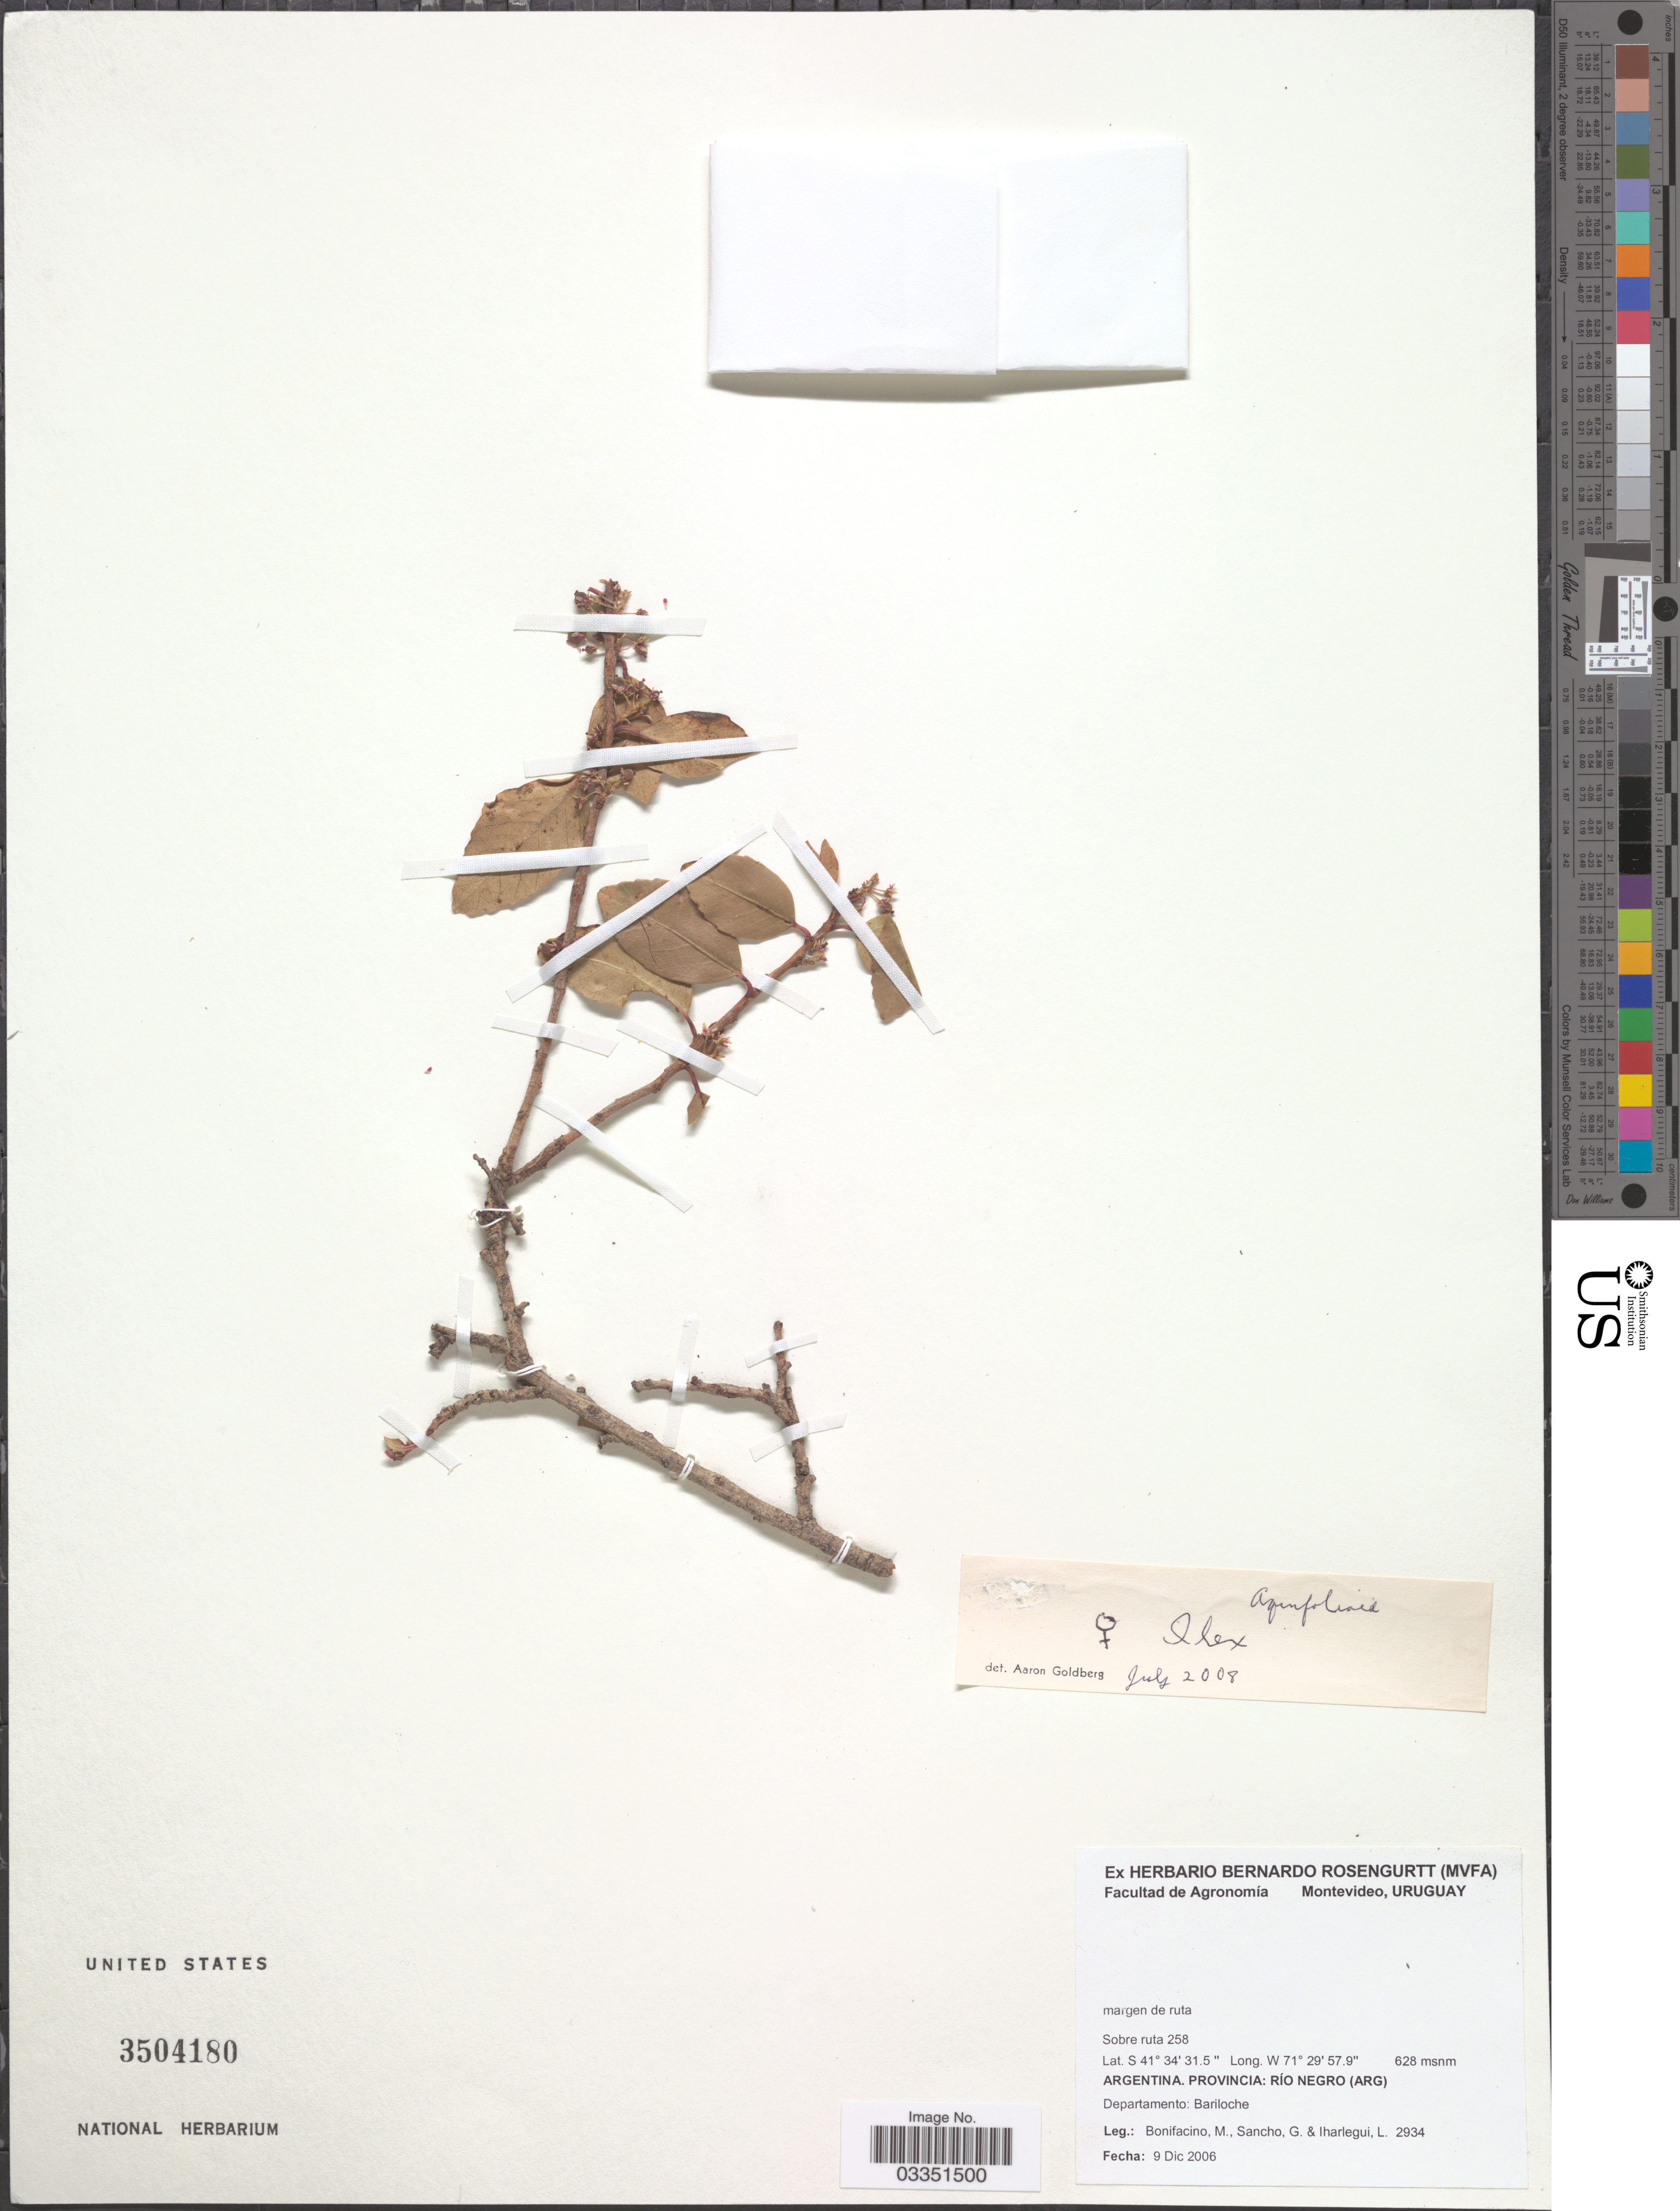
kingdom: Plantae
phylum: Tracheophyta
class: Magnoliopsida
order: Aquifoliales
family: Aquifoliaceae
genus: Ilex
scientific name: Ilex sp.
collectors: M. Bonifacino, G. Sancho & L. Iharlegui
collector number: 2934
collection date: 2006-12-09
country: Argentina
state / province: Rio Negro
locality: Sobre ruta 258. Departamento: Bariloche.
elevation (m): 628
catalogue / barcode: US 3504180